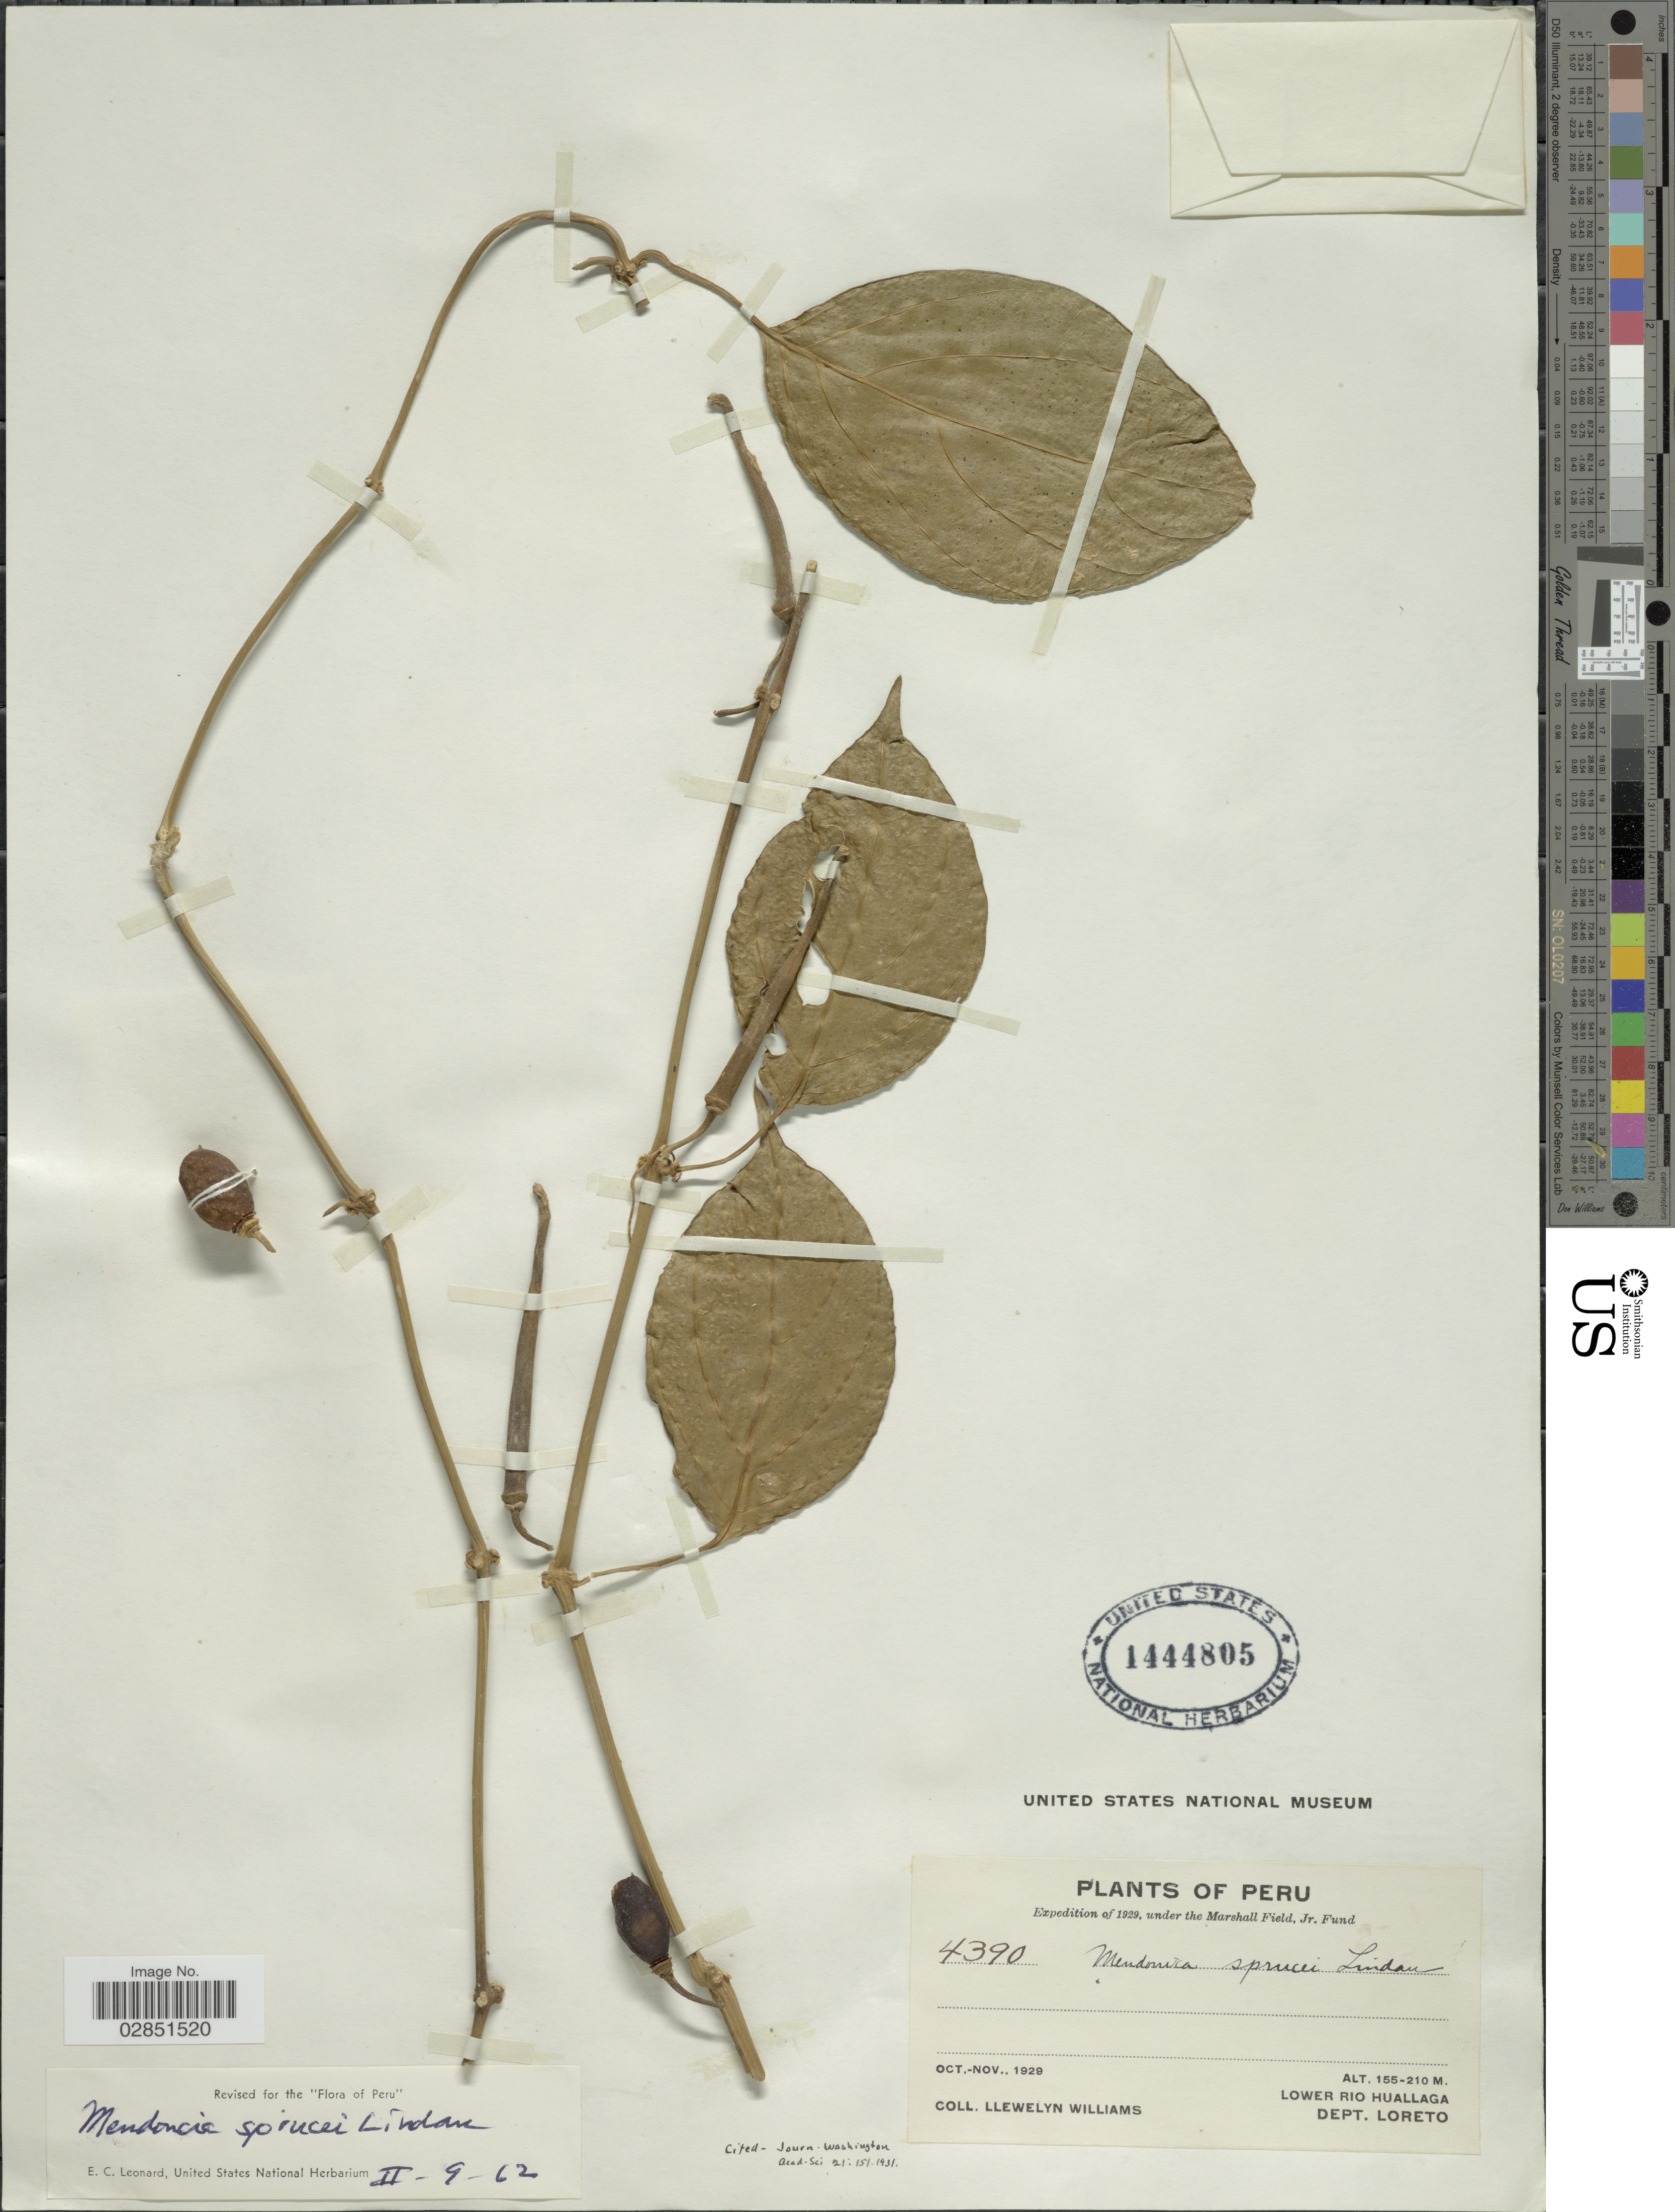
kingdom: Plantae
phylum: Tracheophyta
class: Magnoliopsida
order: Lamiales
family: Acanthaceae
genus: Mendoncia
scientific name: Mendoncia sprucei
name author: Lindau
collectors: Ll. Williams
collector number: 4390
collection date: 1929-10/1929-11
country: Peru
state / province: Loreto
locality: Lower Rio Huallaga, Dept. Loreto.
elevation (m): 155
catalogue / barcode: US 1444805